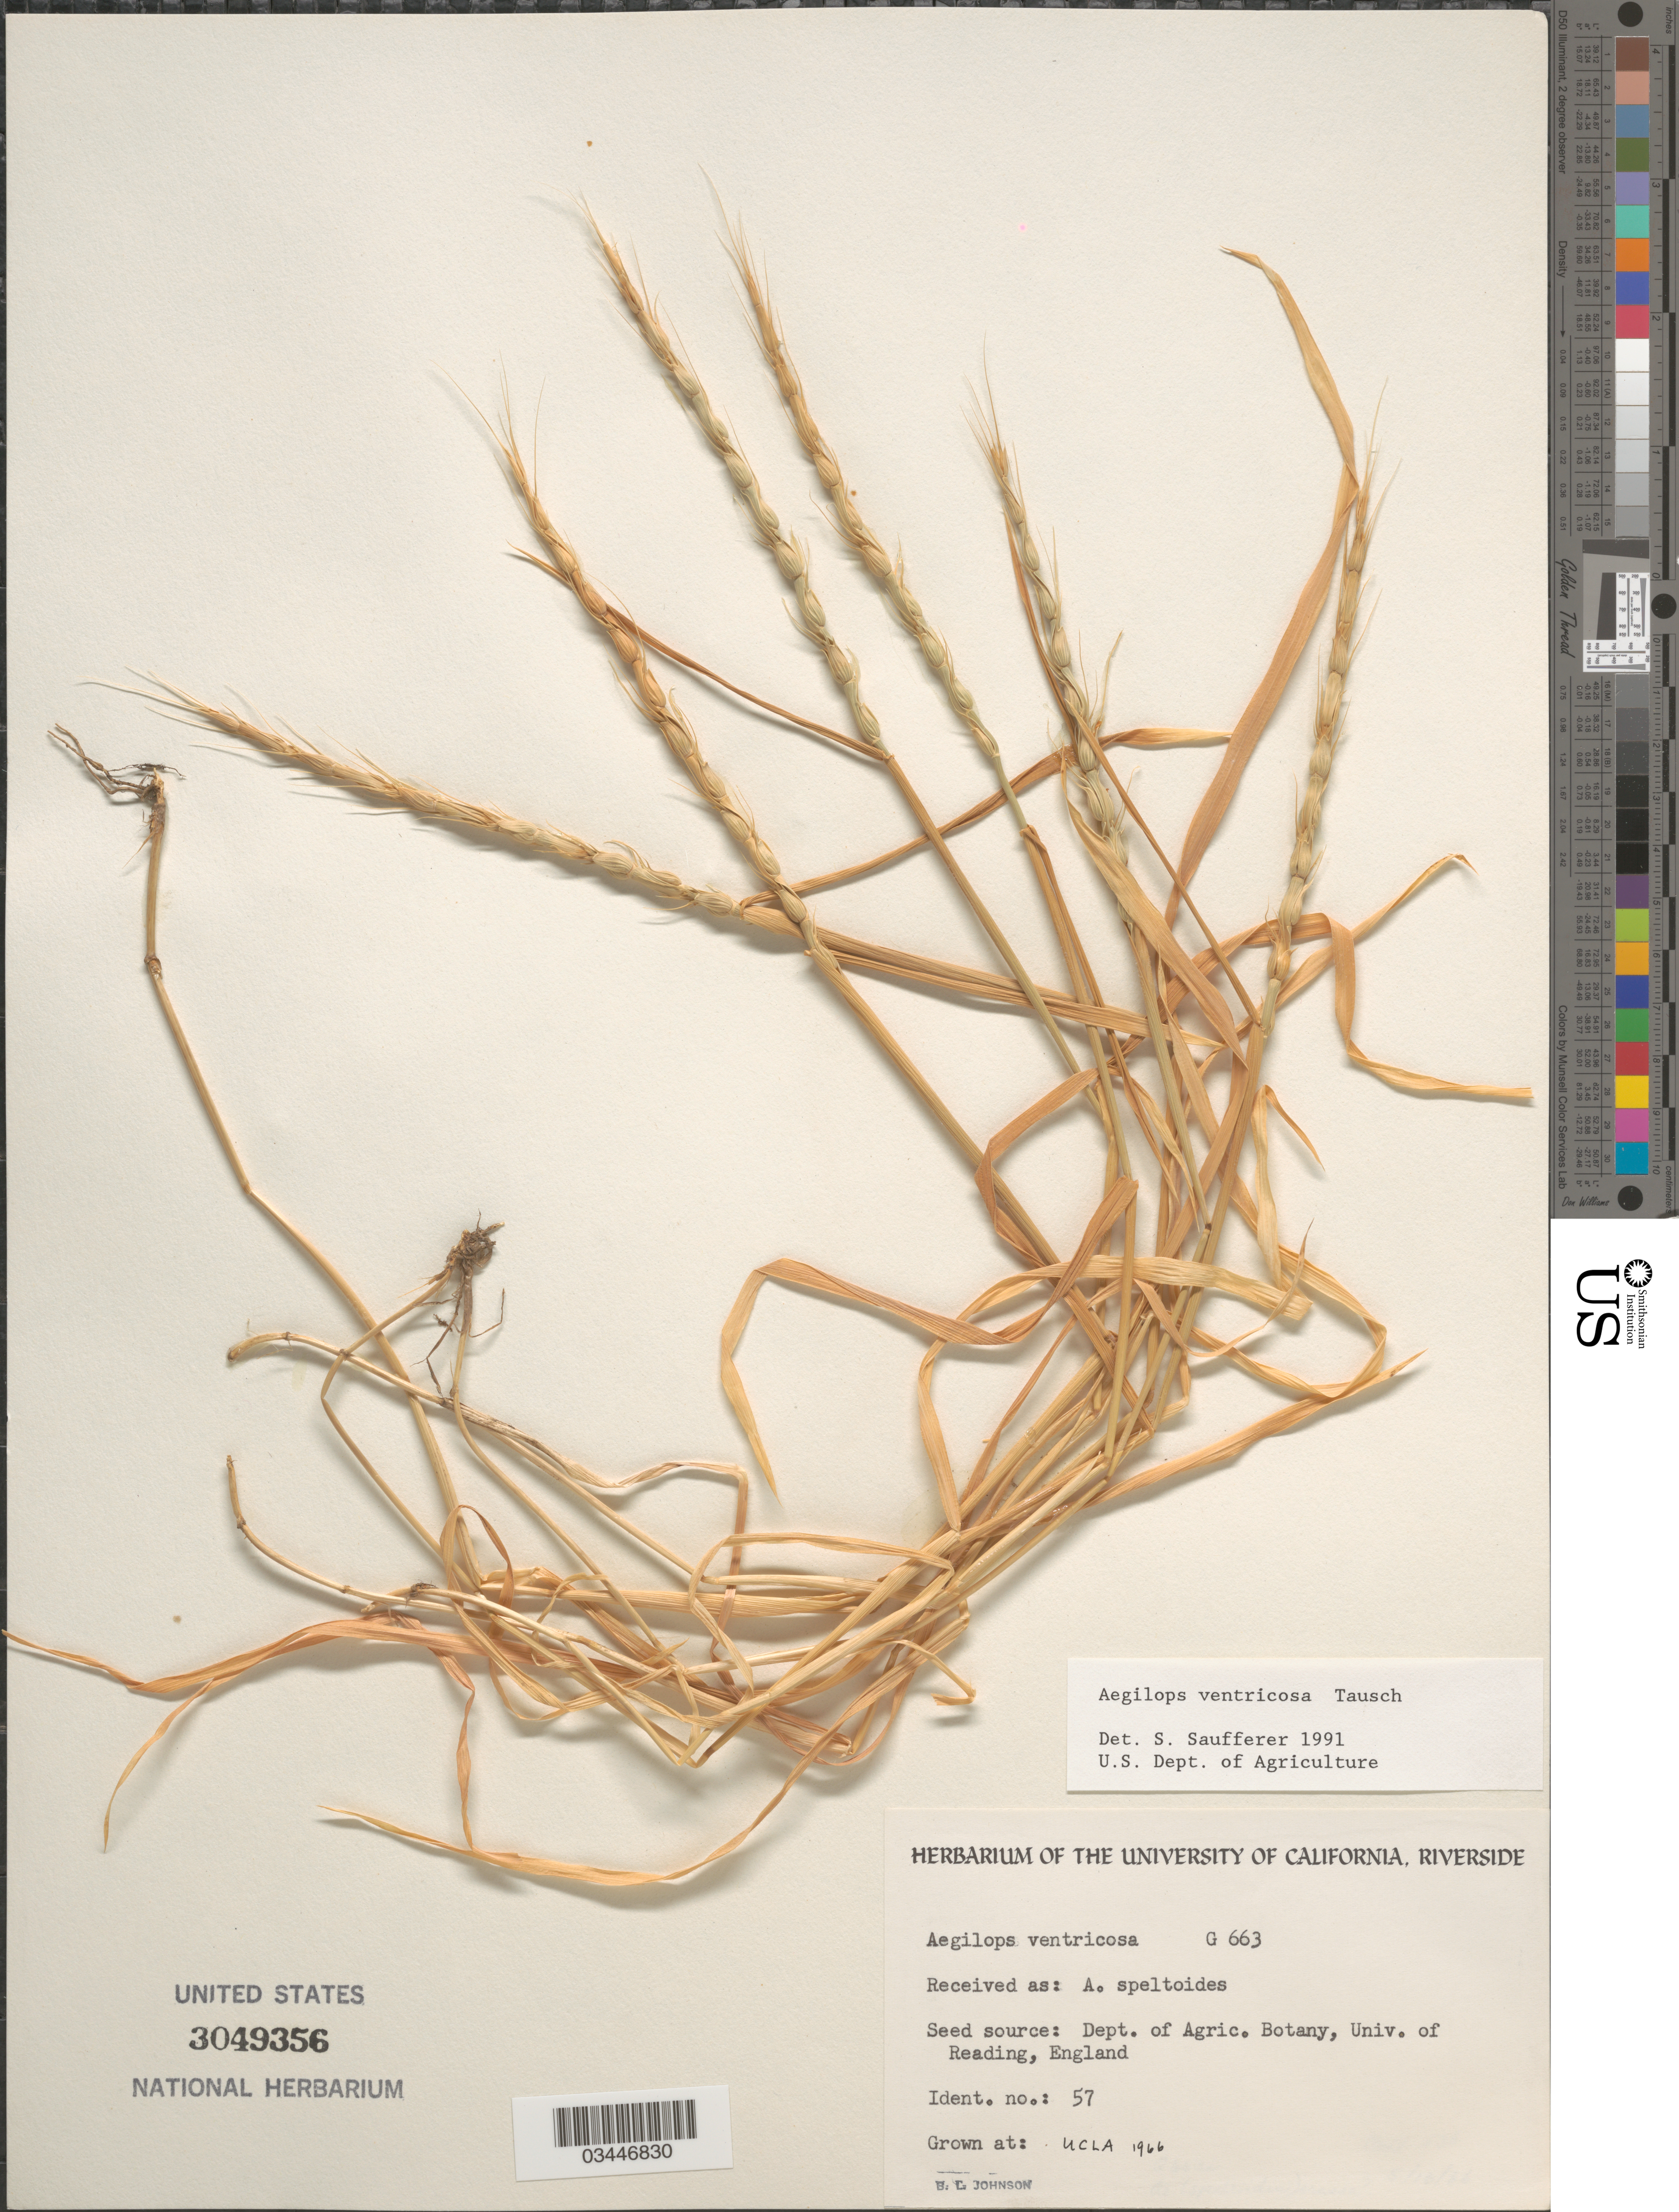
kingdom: Plantae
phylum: Tracheophyta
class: Liliopsida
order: Poales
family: Poaceae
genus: Aegilops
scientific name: Aegilops sp.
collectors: B. Johnson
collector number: G663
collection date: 1966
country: United States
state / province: California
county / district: Los Angeles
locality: UCLA.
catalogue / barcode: US 3049356